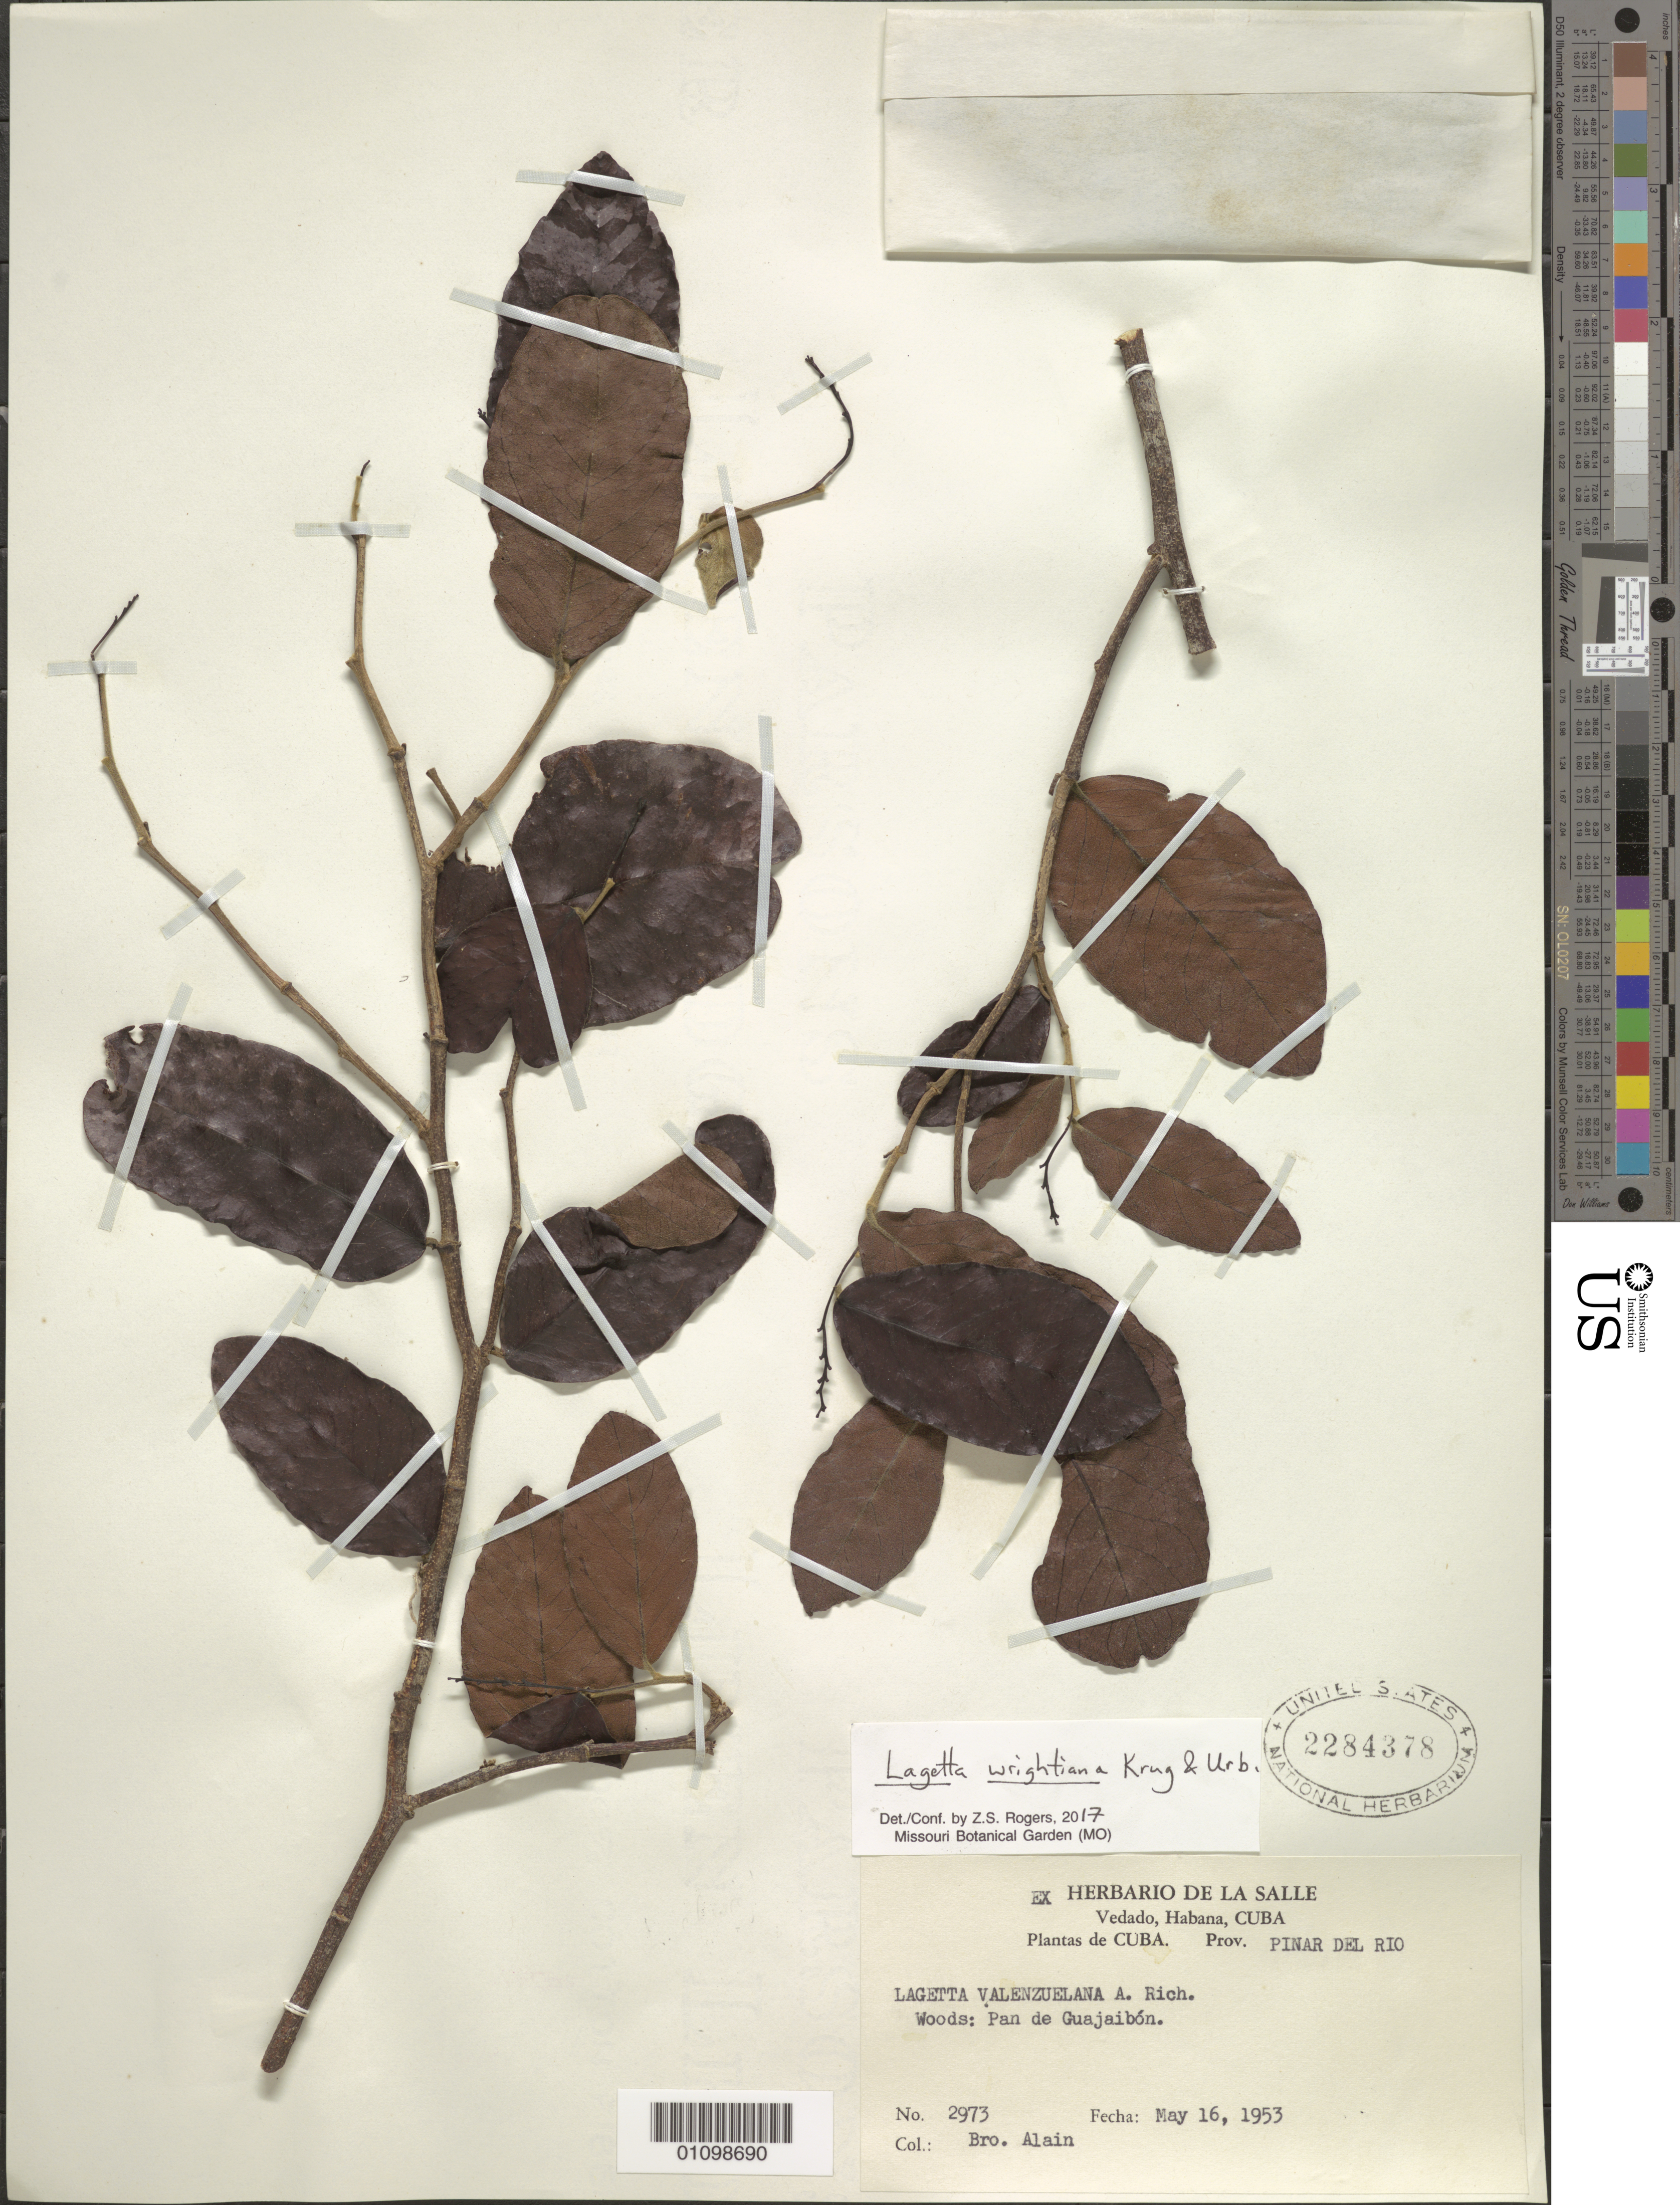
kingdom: Plantae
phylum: Tracheophyta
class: Magnoliopsida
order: Malvales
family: Thymelaeaceae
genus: Lagetta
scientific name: Lagetta valenzuelana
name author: A. Rich.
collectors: A. H. Liogier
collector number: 2973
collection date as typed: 16 May 1953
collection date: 1953-05-16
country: Cuba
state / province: La Habana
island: Cuba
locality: Pan de Guajaibon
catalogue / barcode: US 2284378